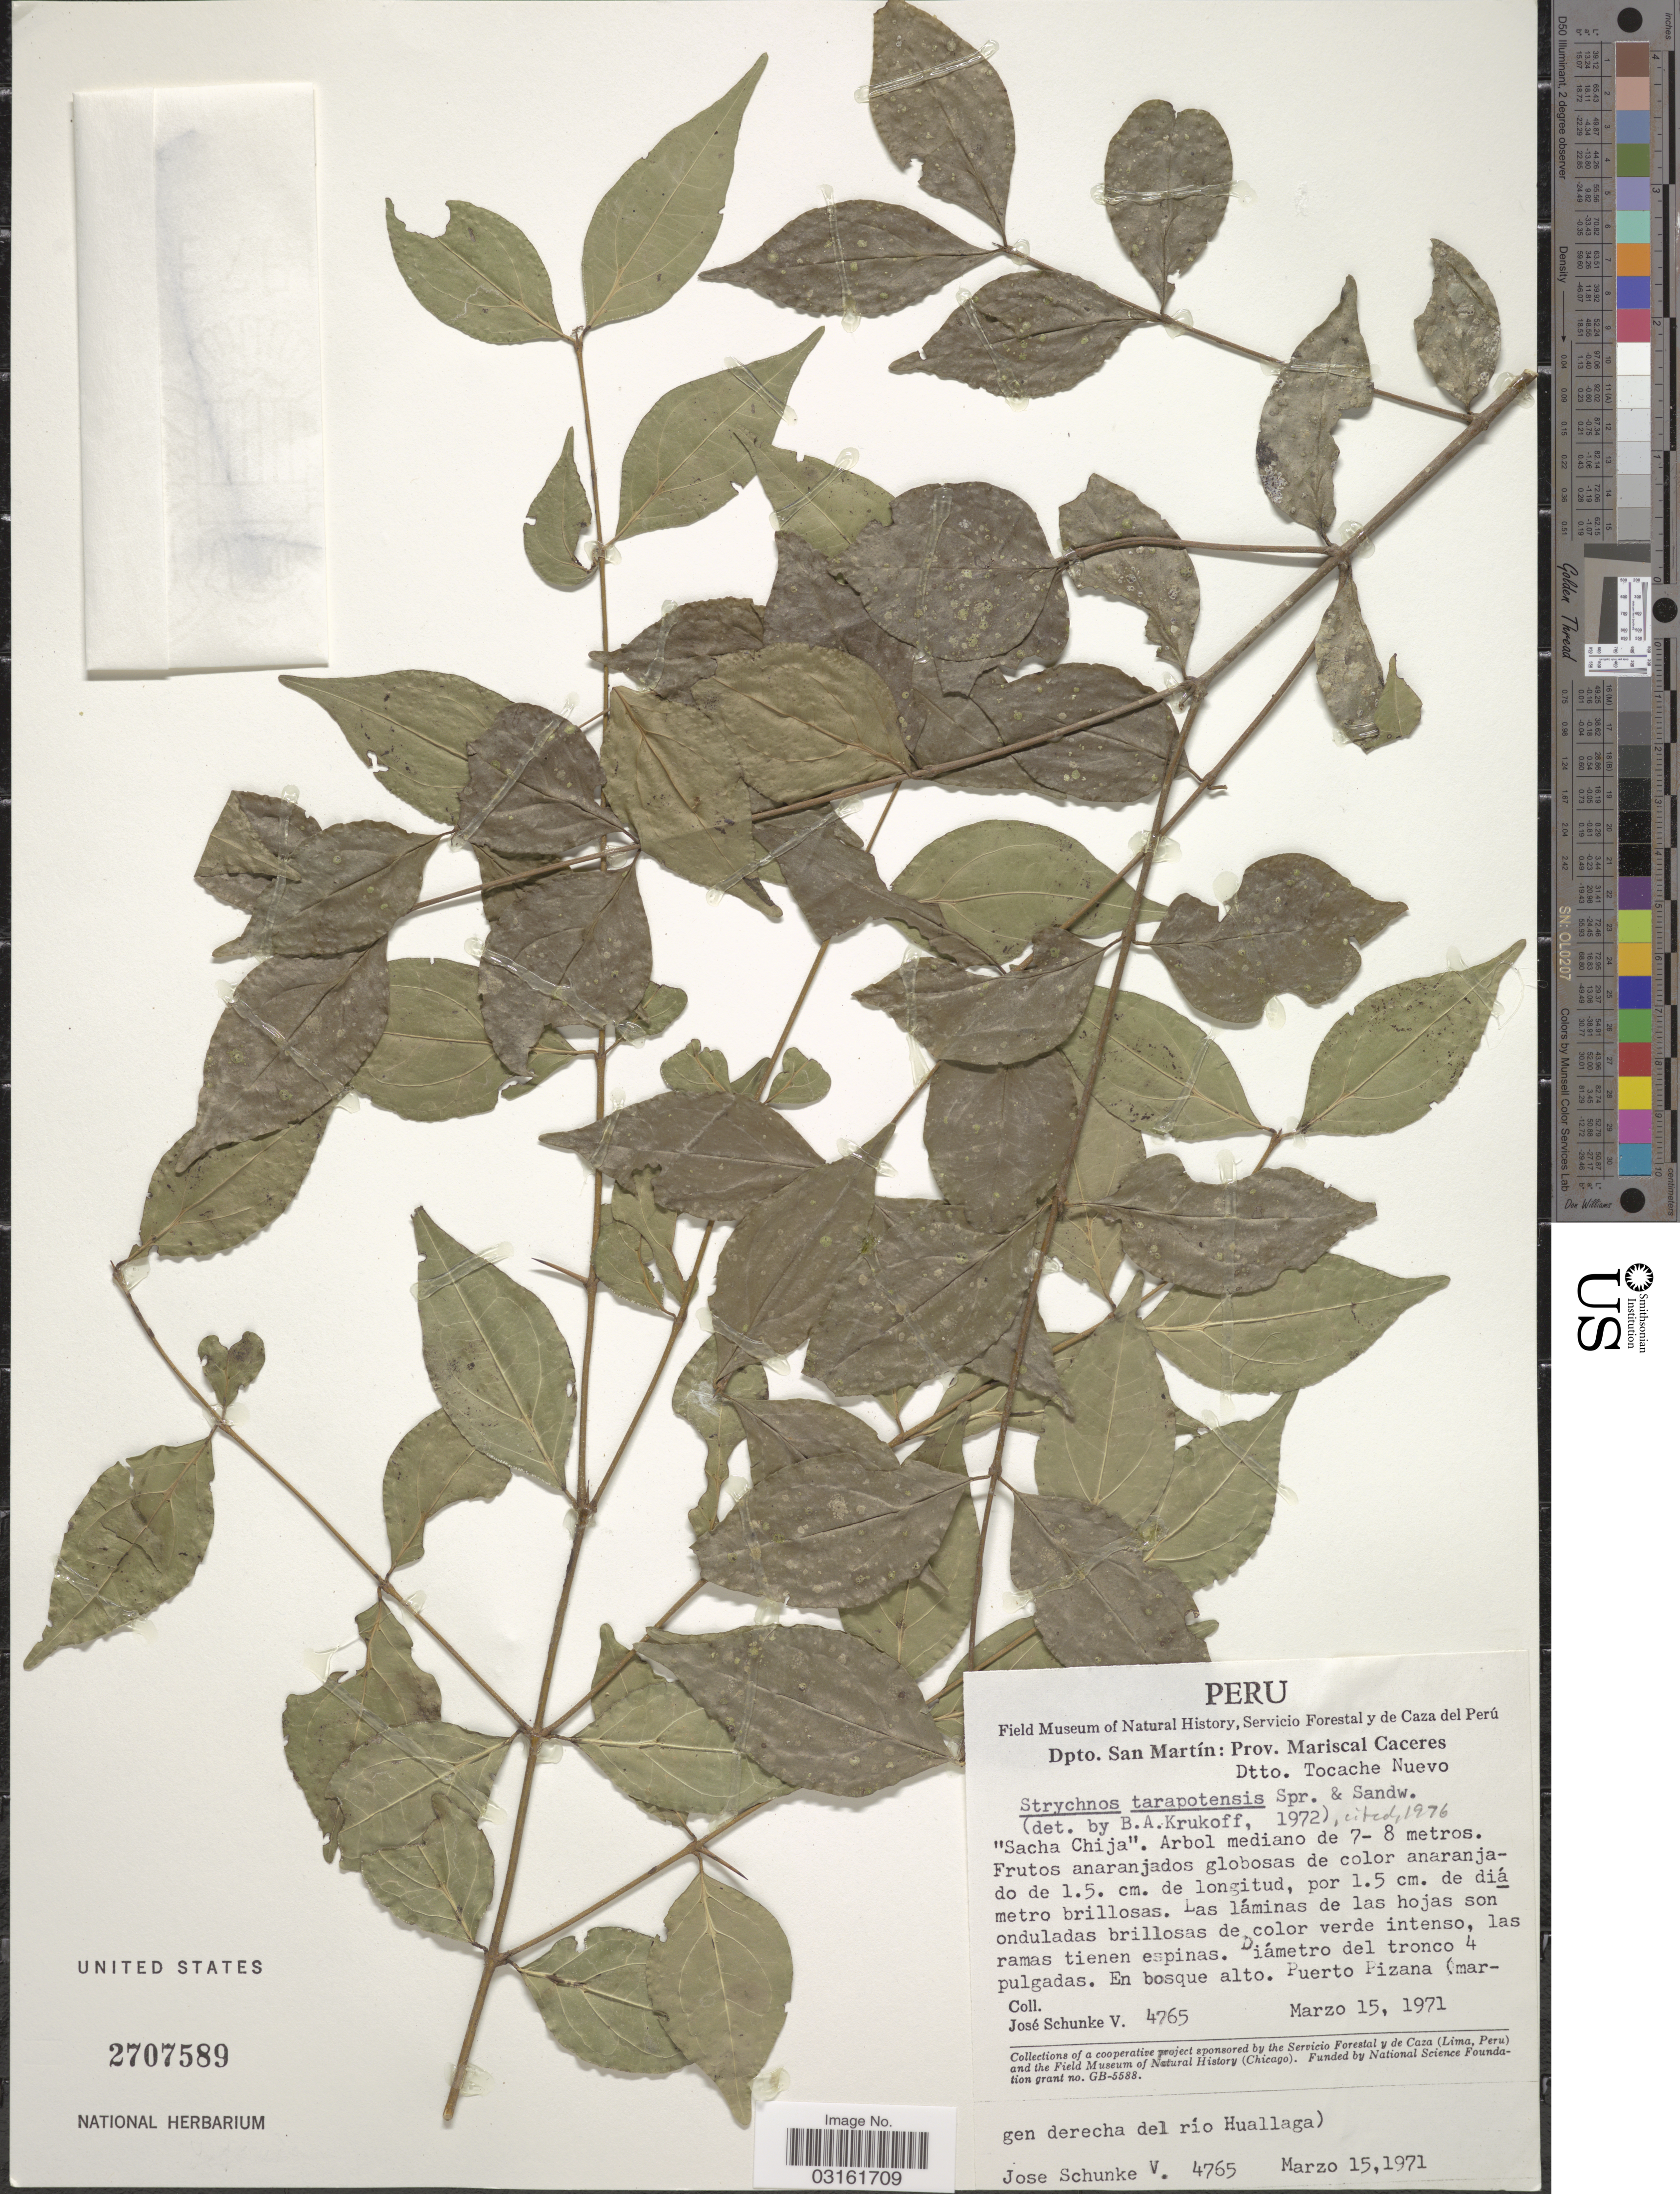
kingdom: Plantae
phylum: Tracheophyta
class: Magnoliopsida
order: Gentianales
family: Loganiaceae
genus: Strychnos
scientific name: Strychnos tarapotensis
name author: Sprague & Sandwith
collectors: J. Schunke Vigo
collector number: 4765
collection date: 1971-03-15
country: Peru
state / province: San Martín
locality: Dpto. San Martín: Prov. Mariscal Caceres. Dtto. Tocache Nuevo. Puerto Pizana (margen derecha del río Huallaga).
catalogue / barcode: US 2707589